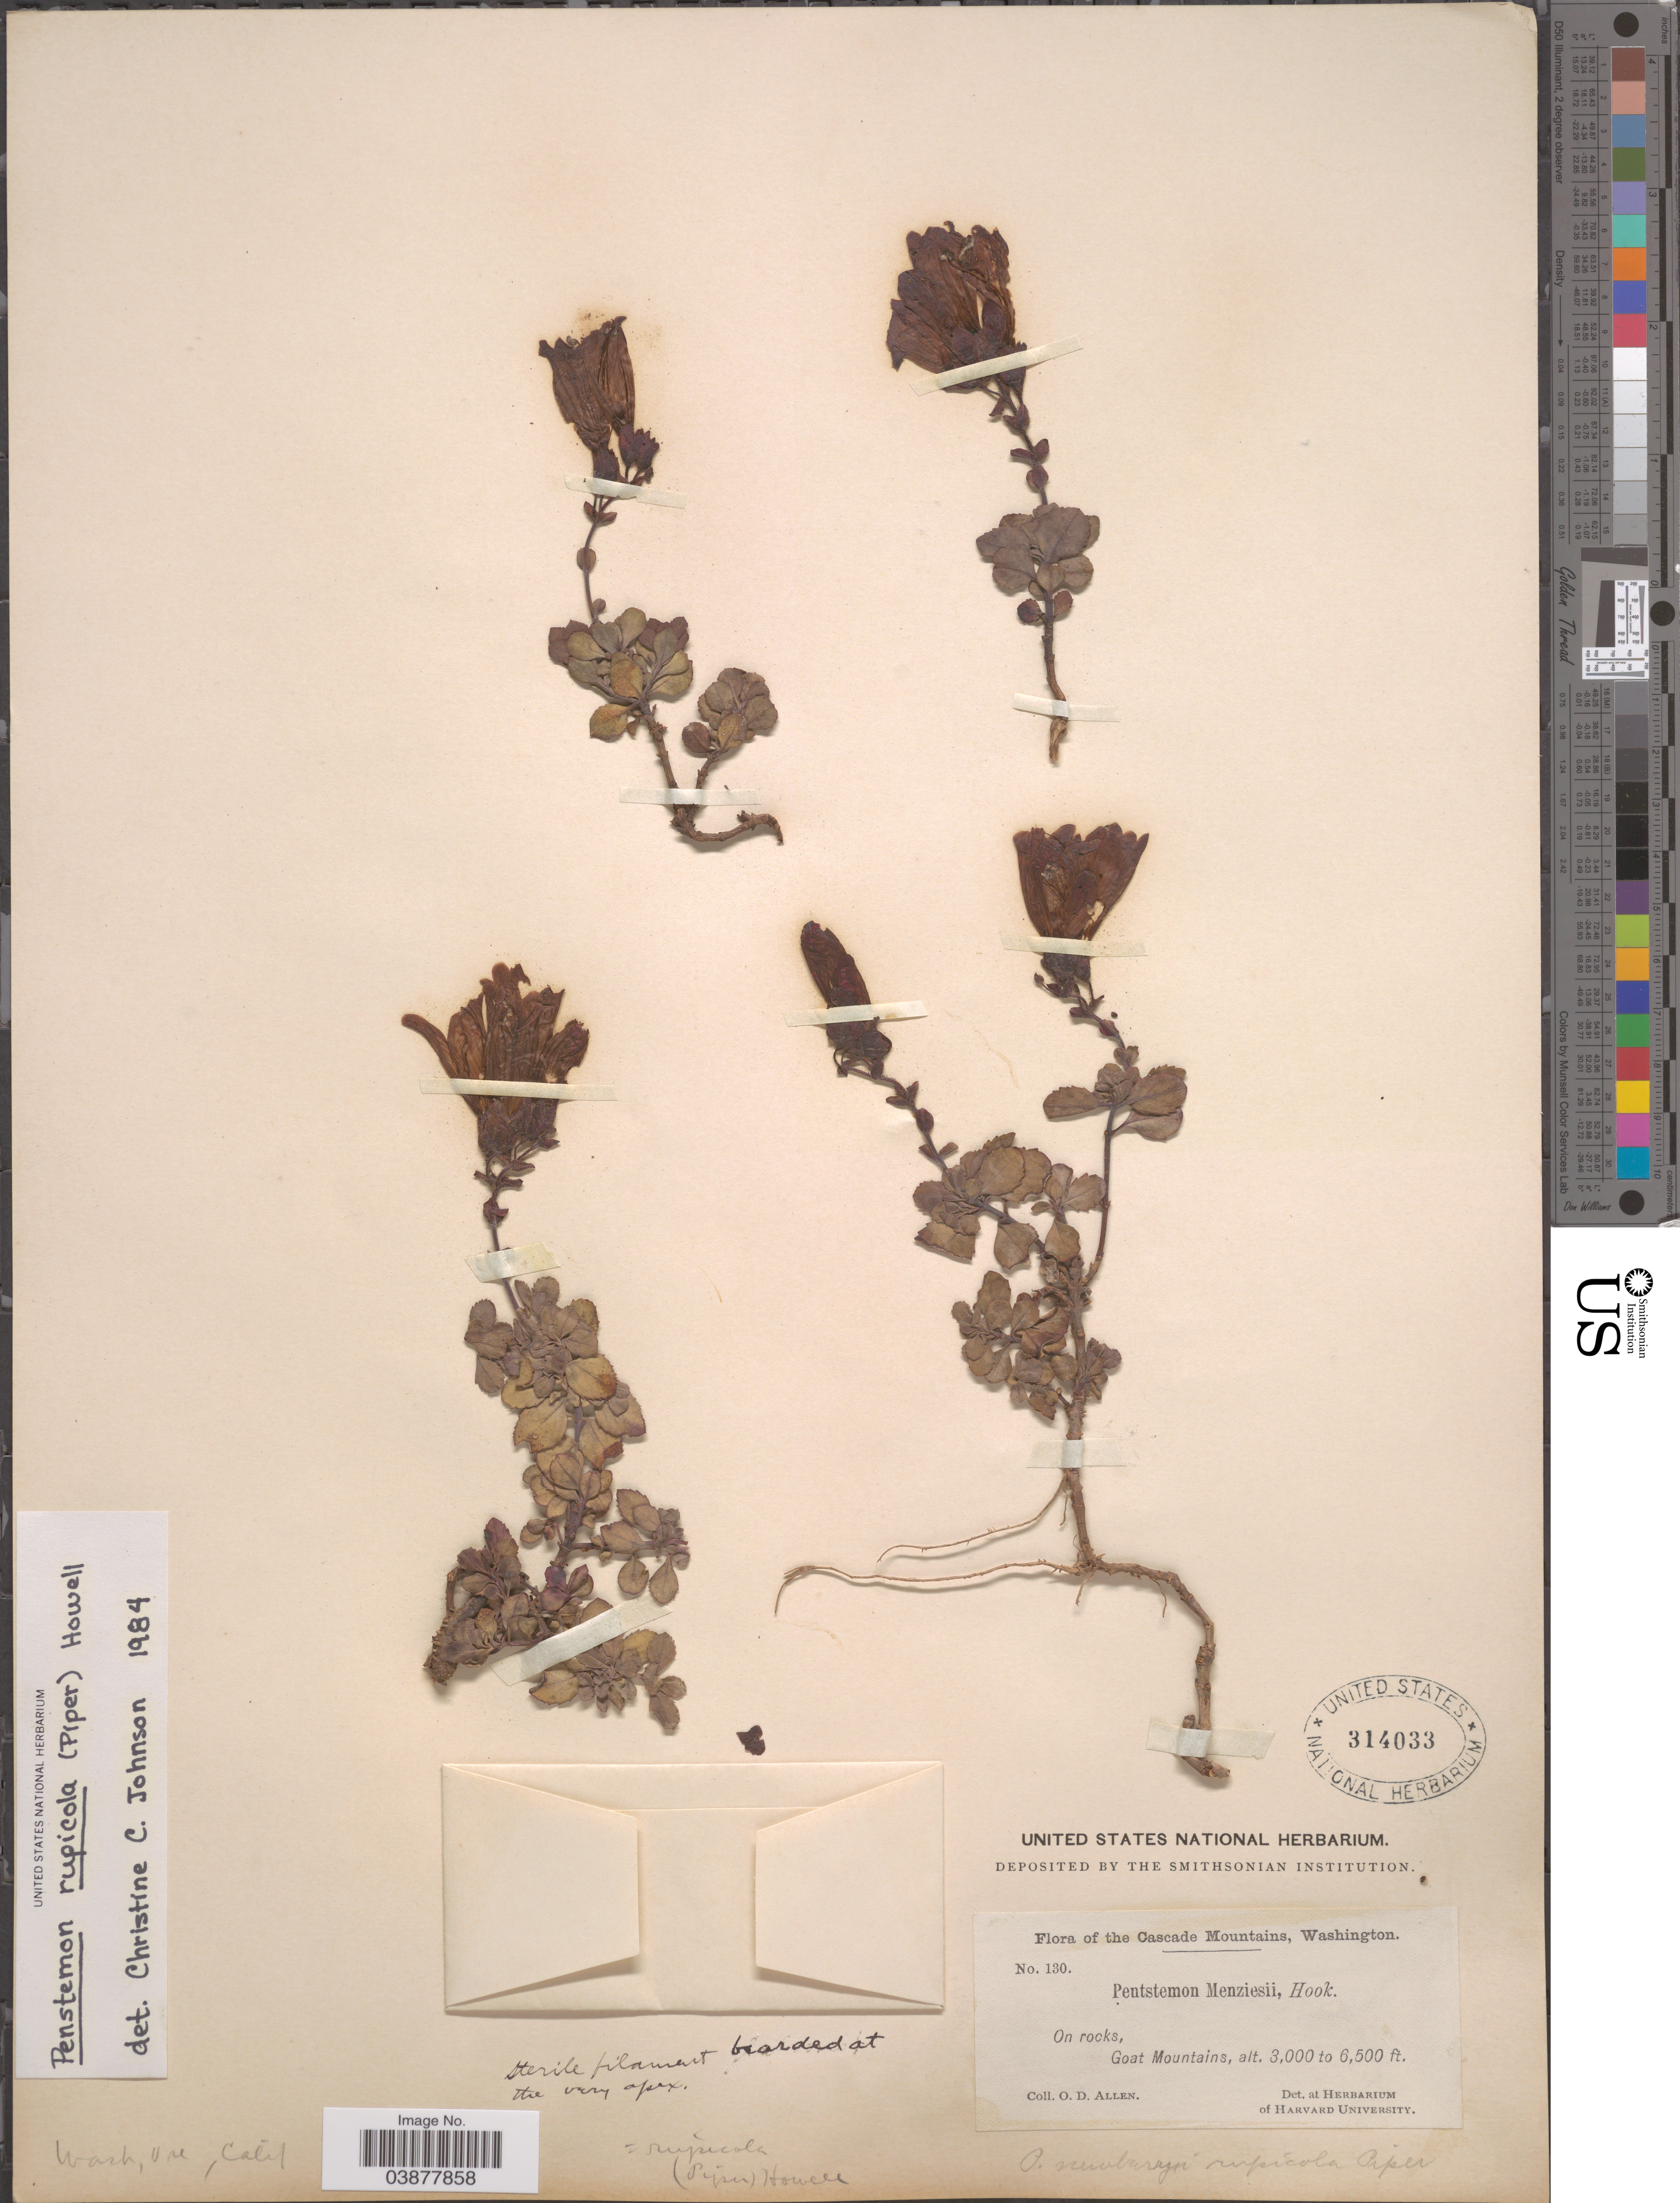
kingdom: Plantae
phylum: Tracheophyta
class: Magnoliopsida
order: Lamiales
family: Plantaginaceae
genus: Penstemon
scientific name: Penstemon rupicola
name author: (Piper) Howell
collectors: O. D. Allen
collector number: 130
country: United States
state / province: Washington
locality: The Cascade Mountains. On rocks, Goat Mountains.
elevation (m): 914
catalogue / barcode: US 314033